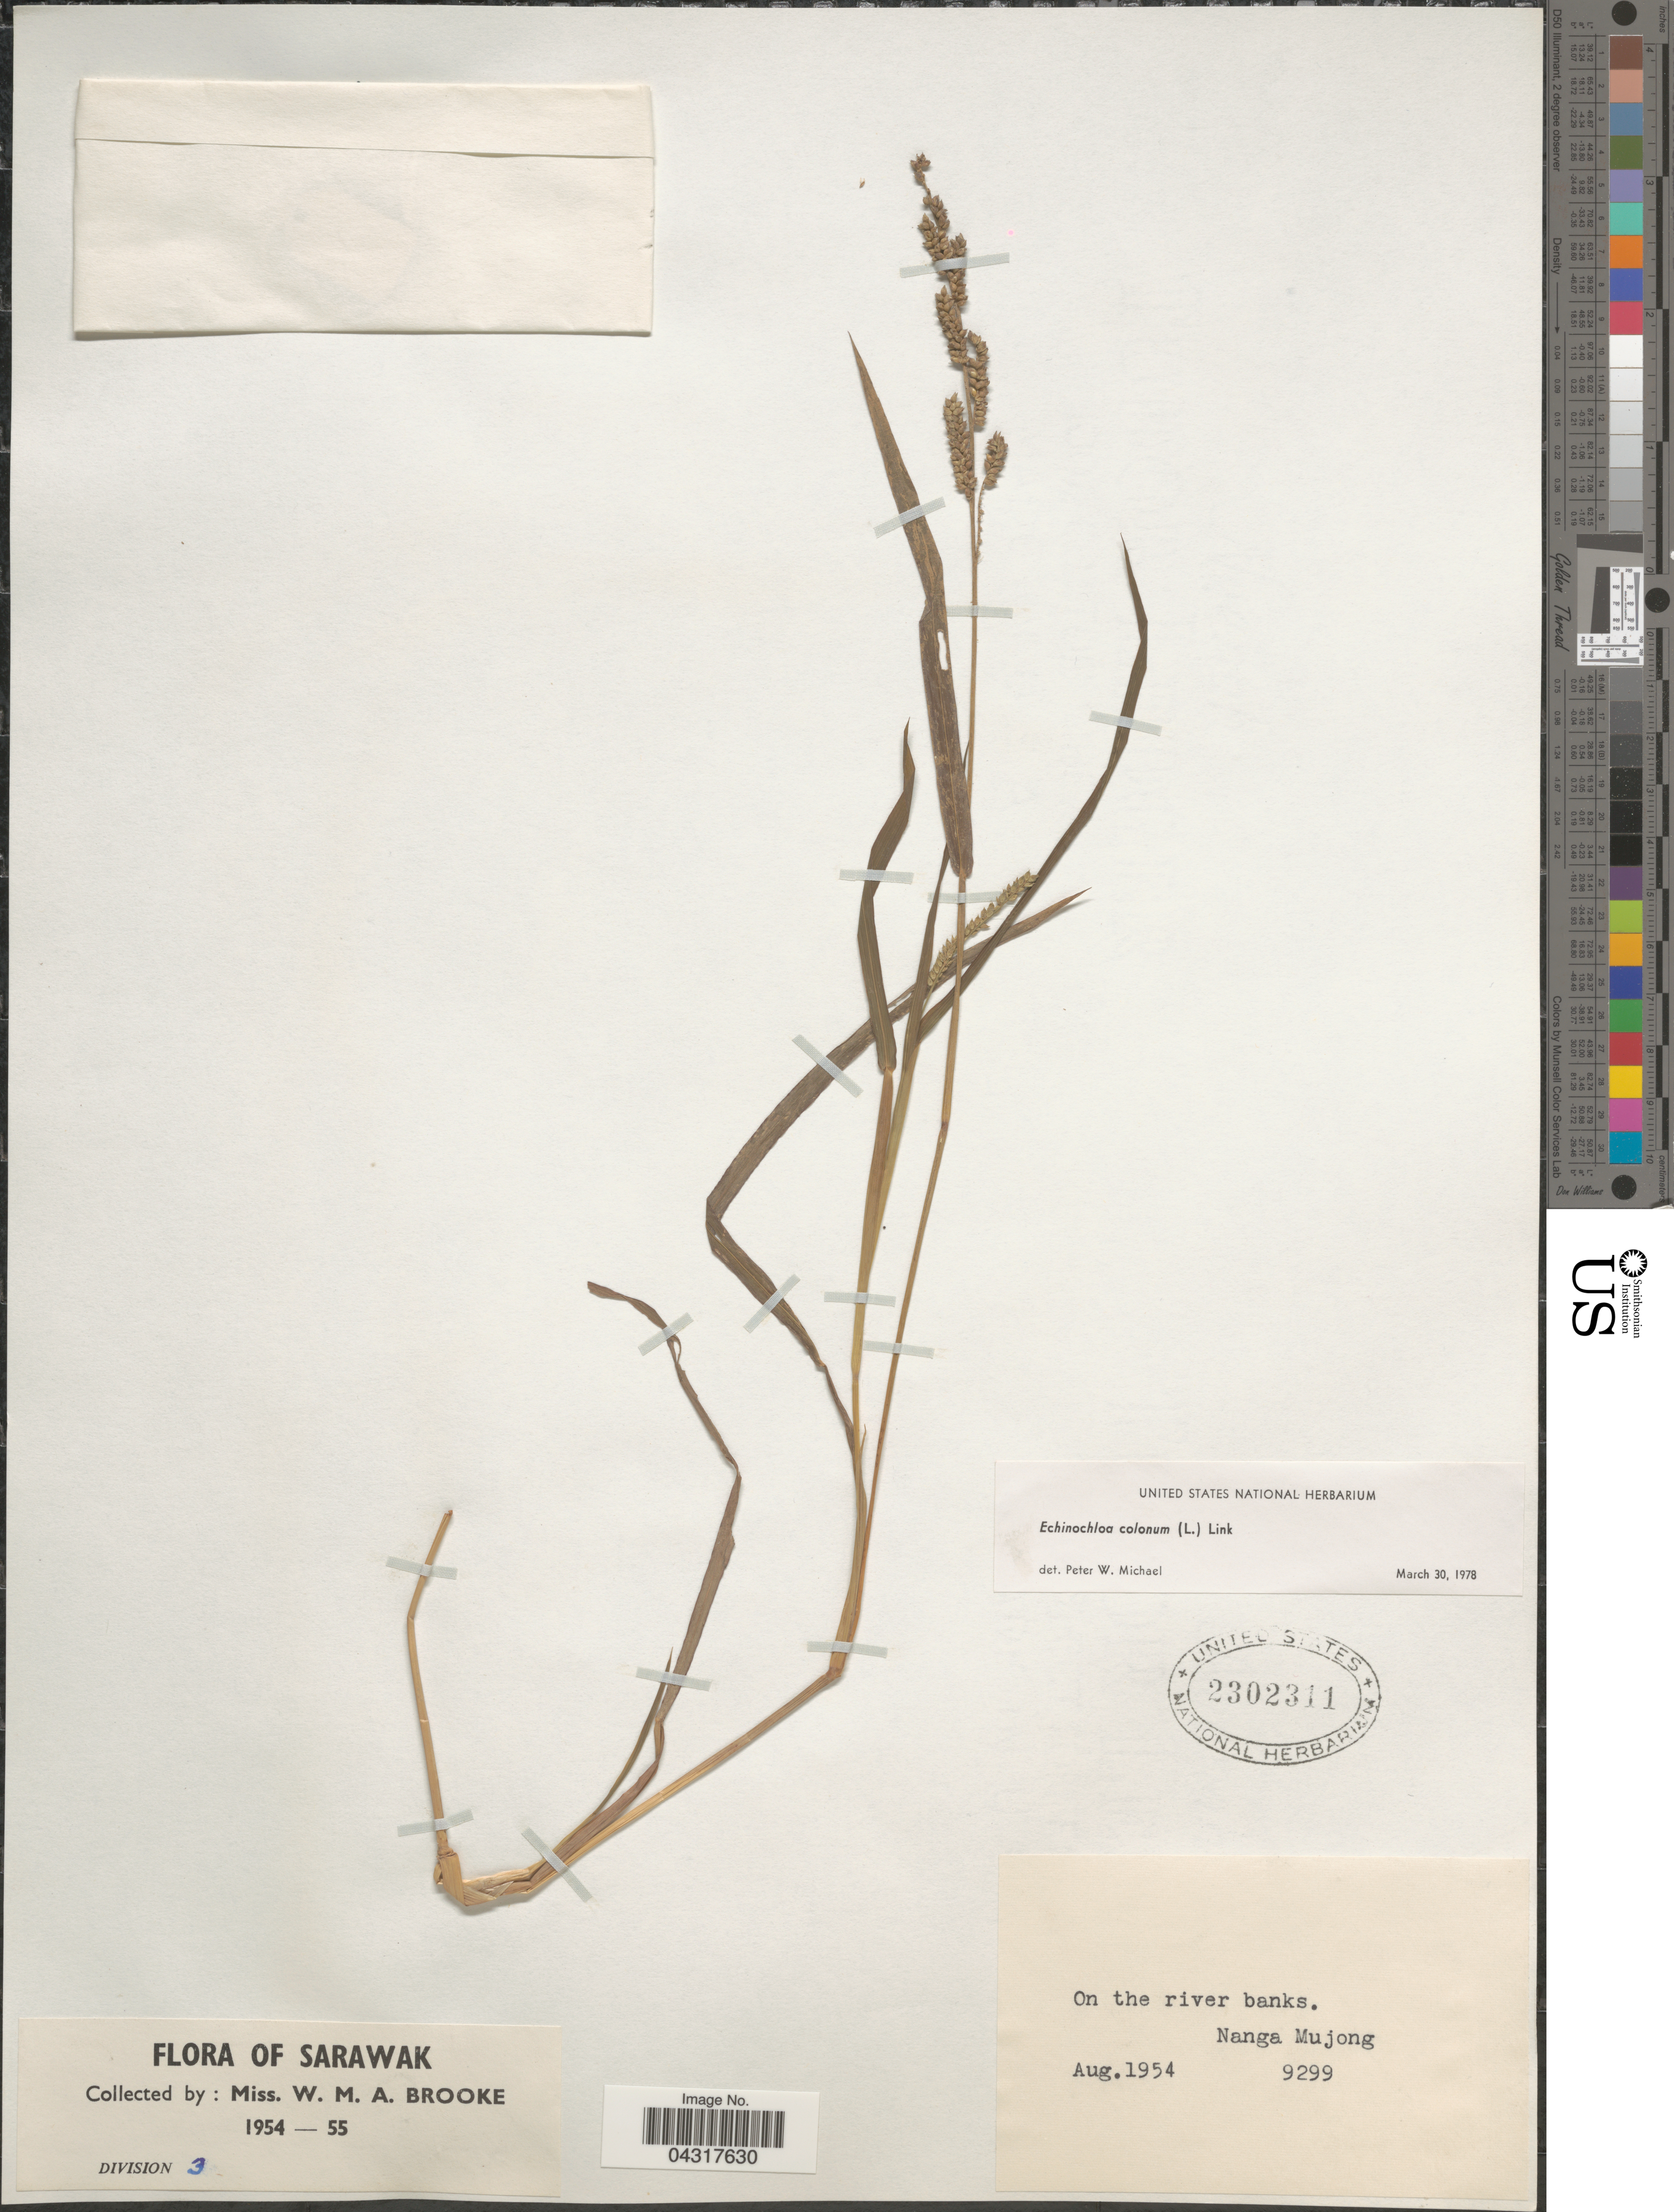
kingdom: Plantae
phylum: Tracheophyta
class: Liliopsida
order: Poales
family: Poaceae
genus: Echinochloa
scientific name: Echinochloa colona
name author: (L.) Link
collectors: W. Brooke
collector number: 9299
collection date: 1954-08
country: Malaysia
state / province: Sarawak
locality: On the river banks. Nanga Mujong.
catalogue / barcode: US 2302311